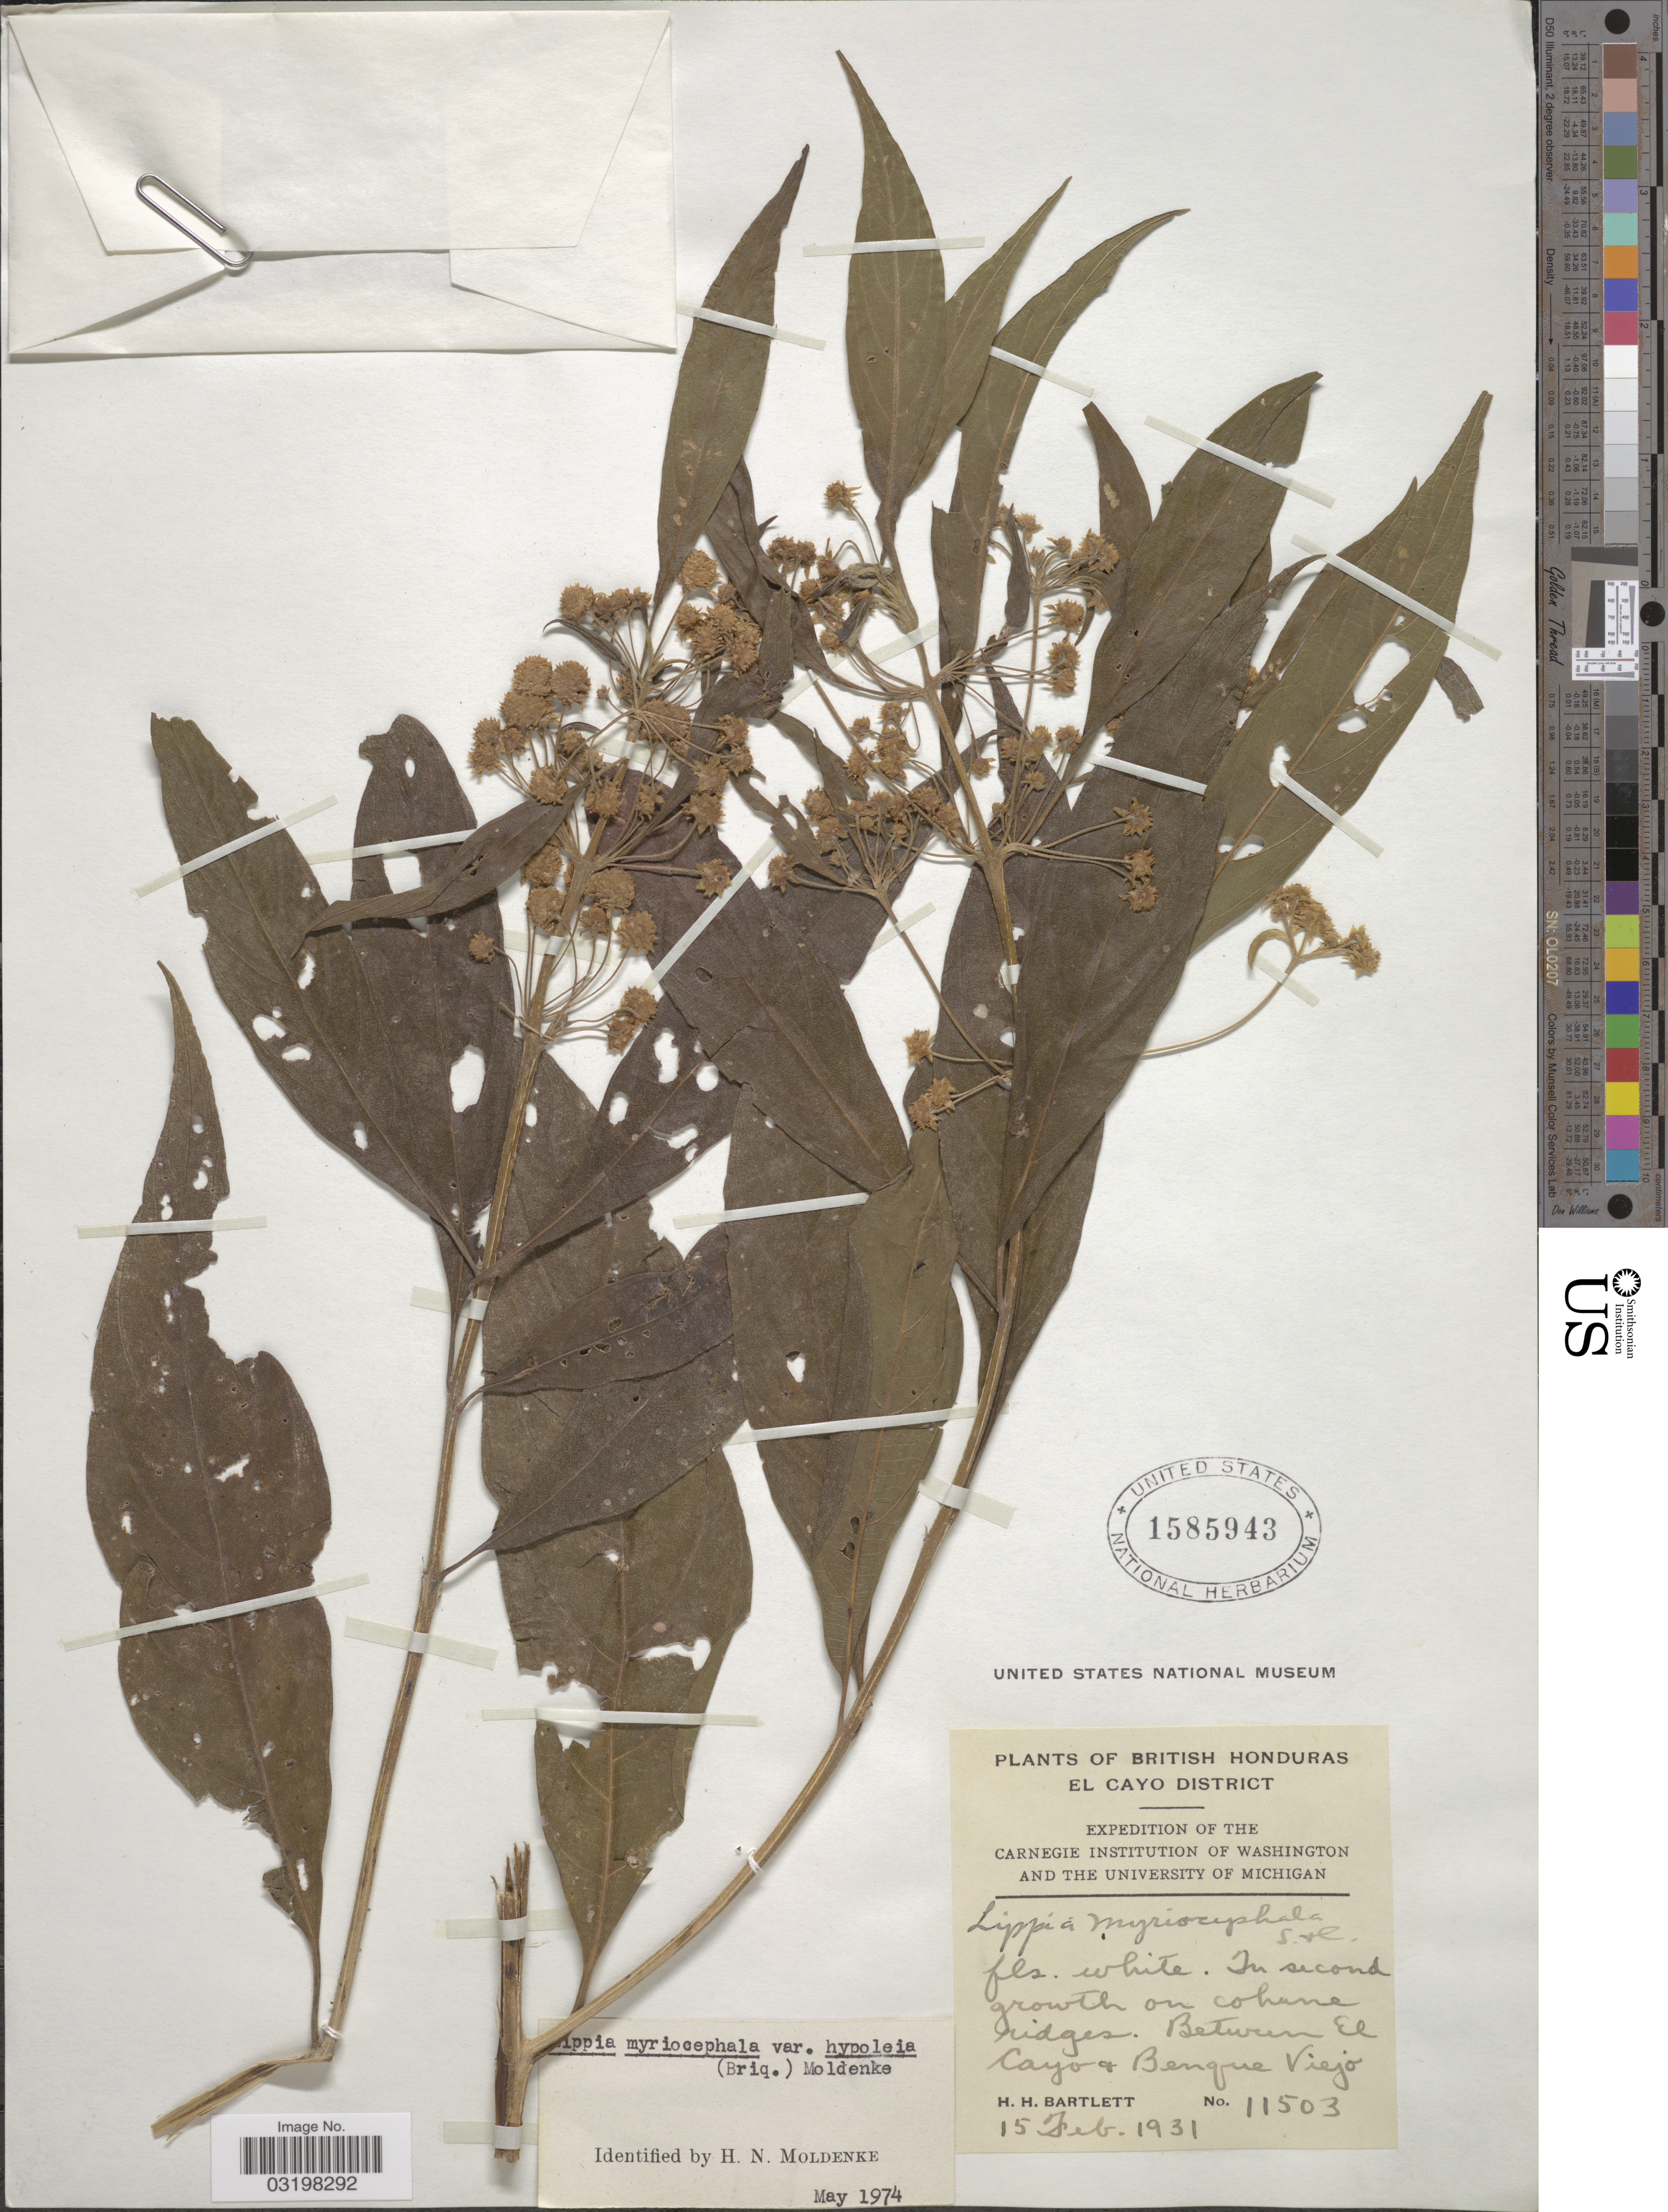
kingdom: Plantae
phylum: Tracheophyta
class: Magnoliopsida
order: Lamiales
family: Verbenaceae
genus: Lippia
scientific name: Lippia myriocephala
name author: Schltdl. & Cham.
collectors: H. H. Bartlett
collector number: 11503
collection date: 1931-02-15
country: Belize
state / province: Cayo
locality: El Cayo District. Between El Cayo + Bengue Viejo. British Honduras.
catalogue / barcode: US 1585943